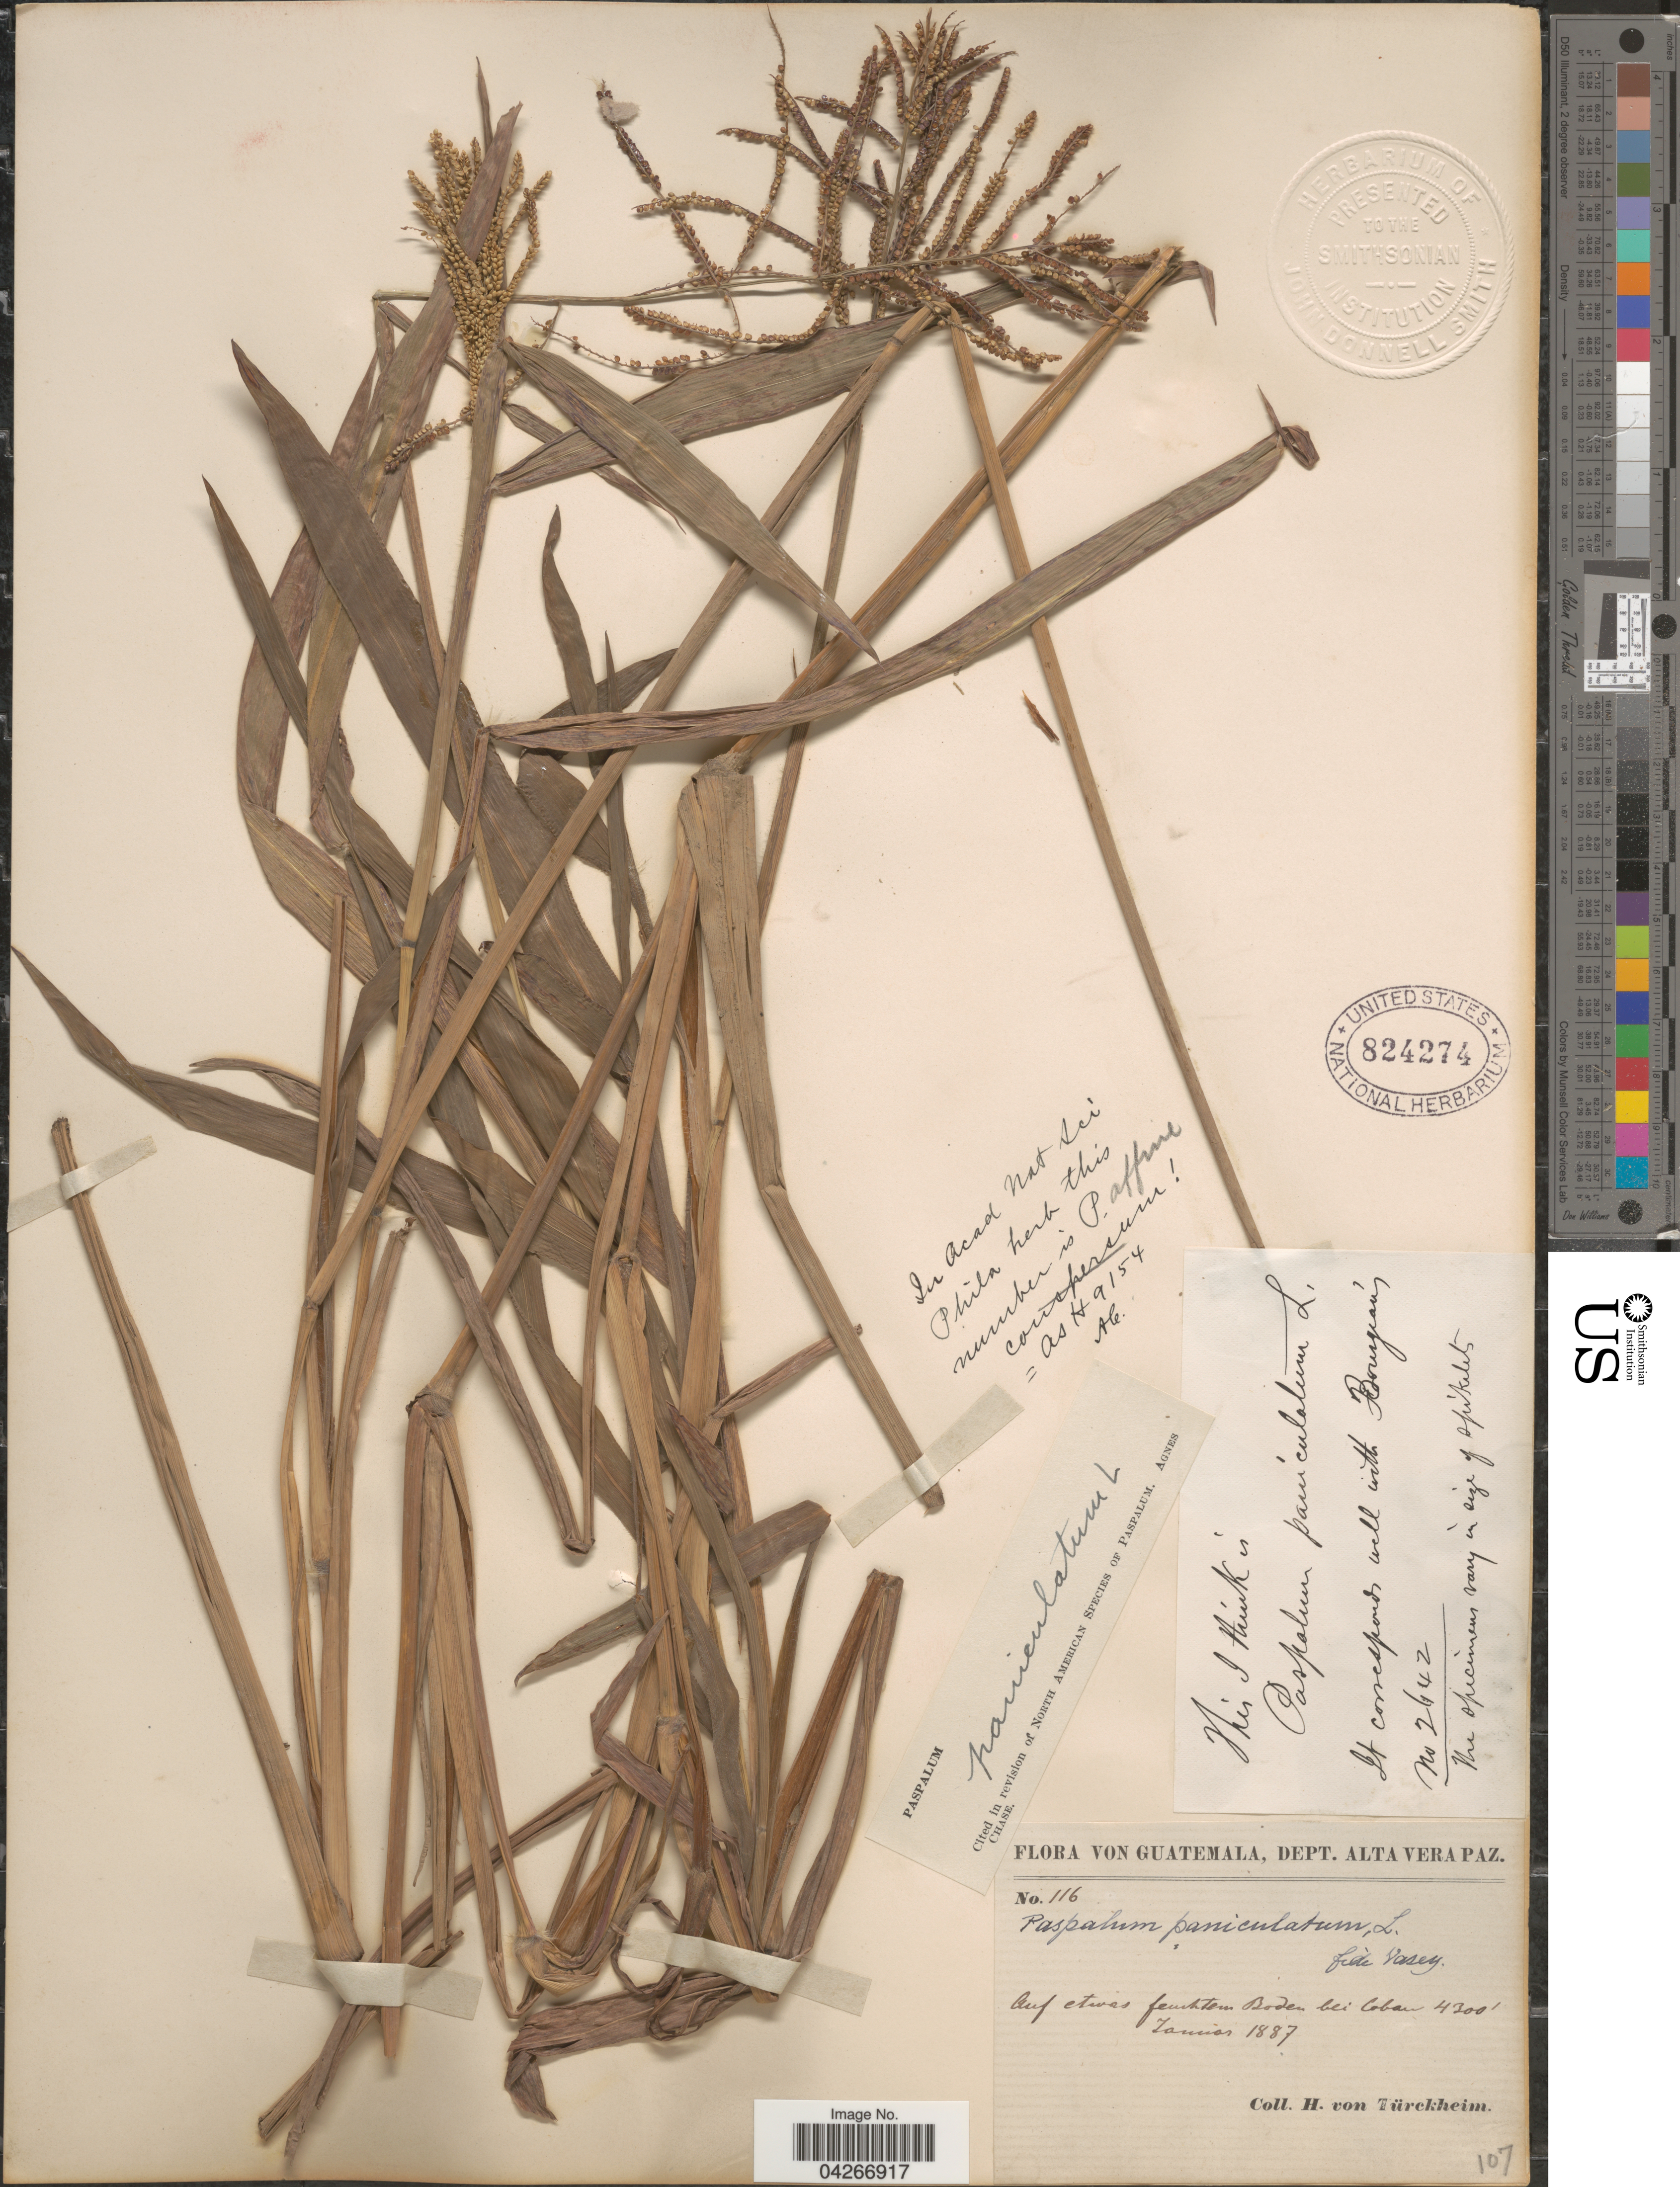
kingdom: Plantae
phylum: Tracheophyta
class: Liliopsida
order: Poales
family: Poaceae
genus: Paspalum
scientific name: Paspalum paniculatum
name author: L.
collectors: H. von Türckheim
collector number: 116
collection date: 1887-01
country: Guatemala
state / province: Alta Verapaz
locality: Dept. Alta Vera Paz. Auf etwas feuchten Boden bei Coban.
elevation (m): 1311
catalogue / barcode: US 824274